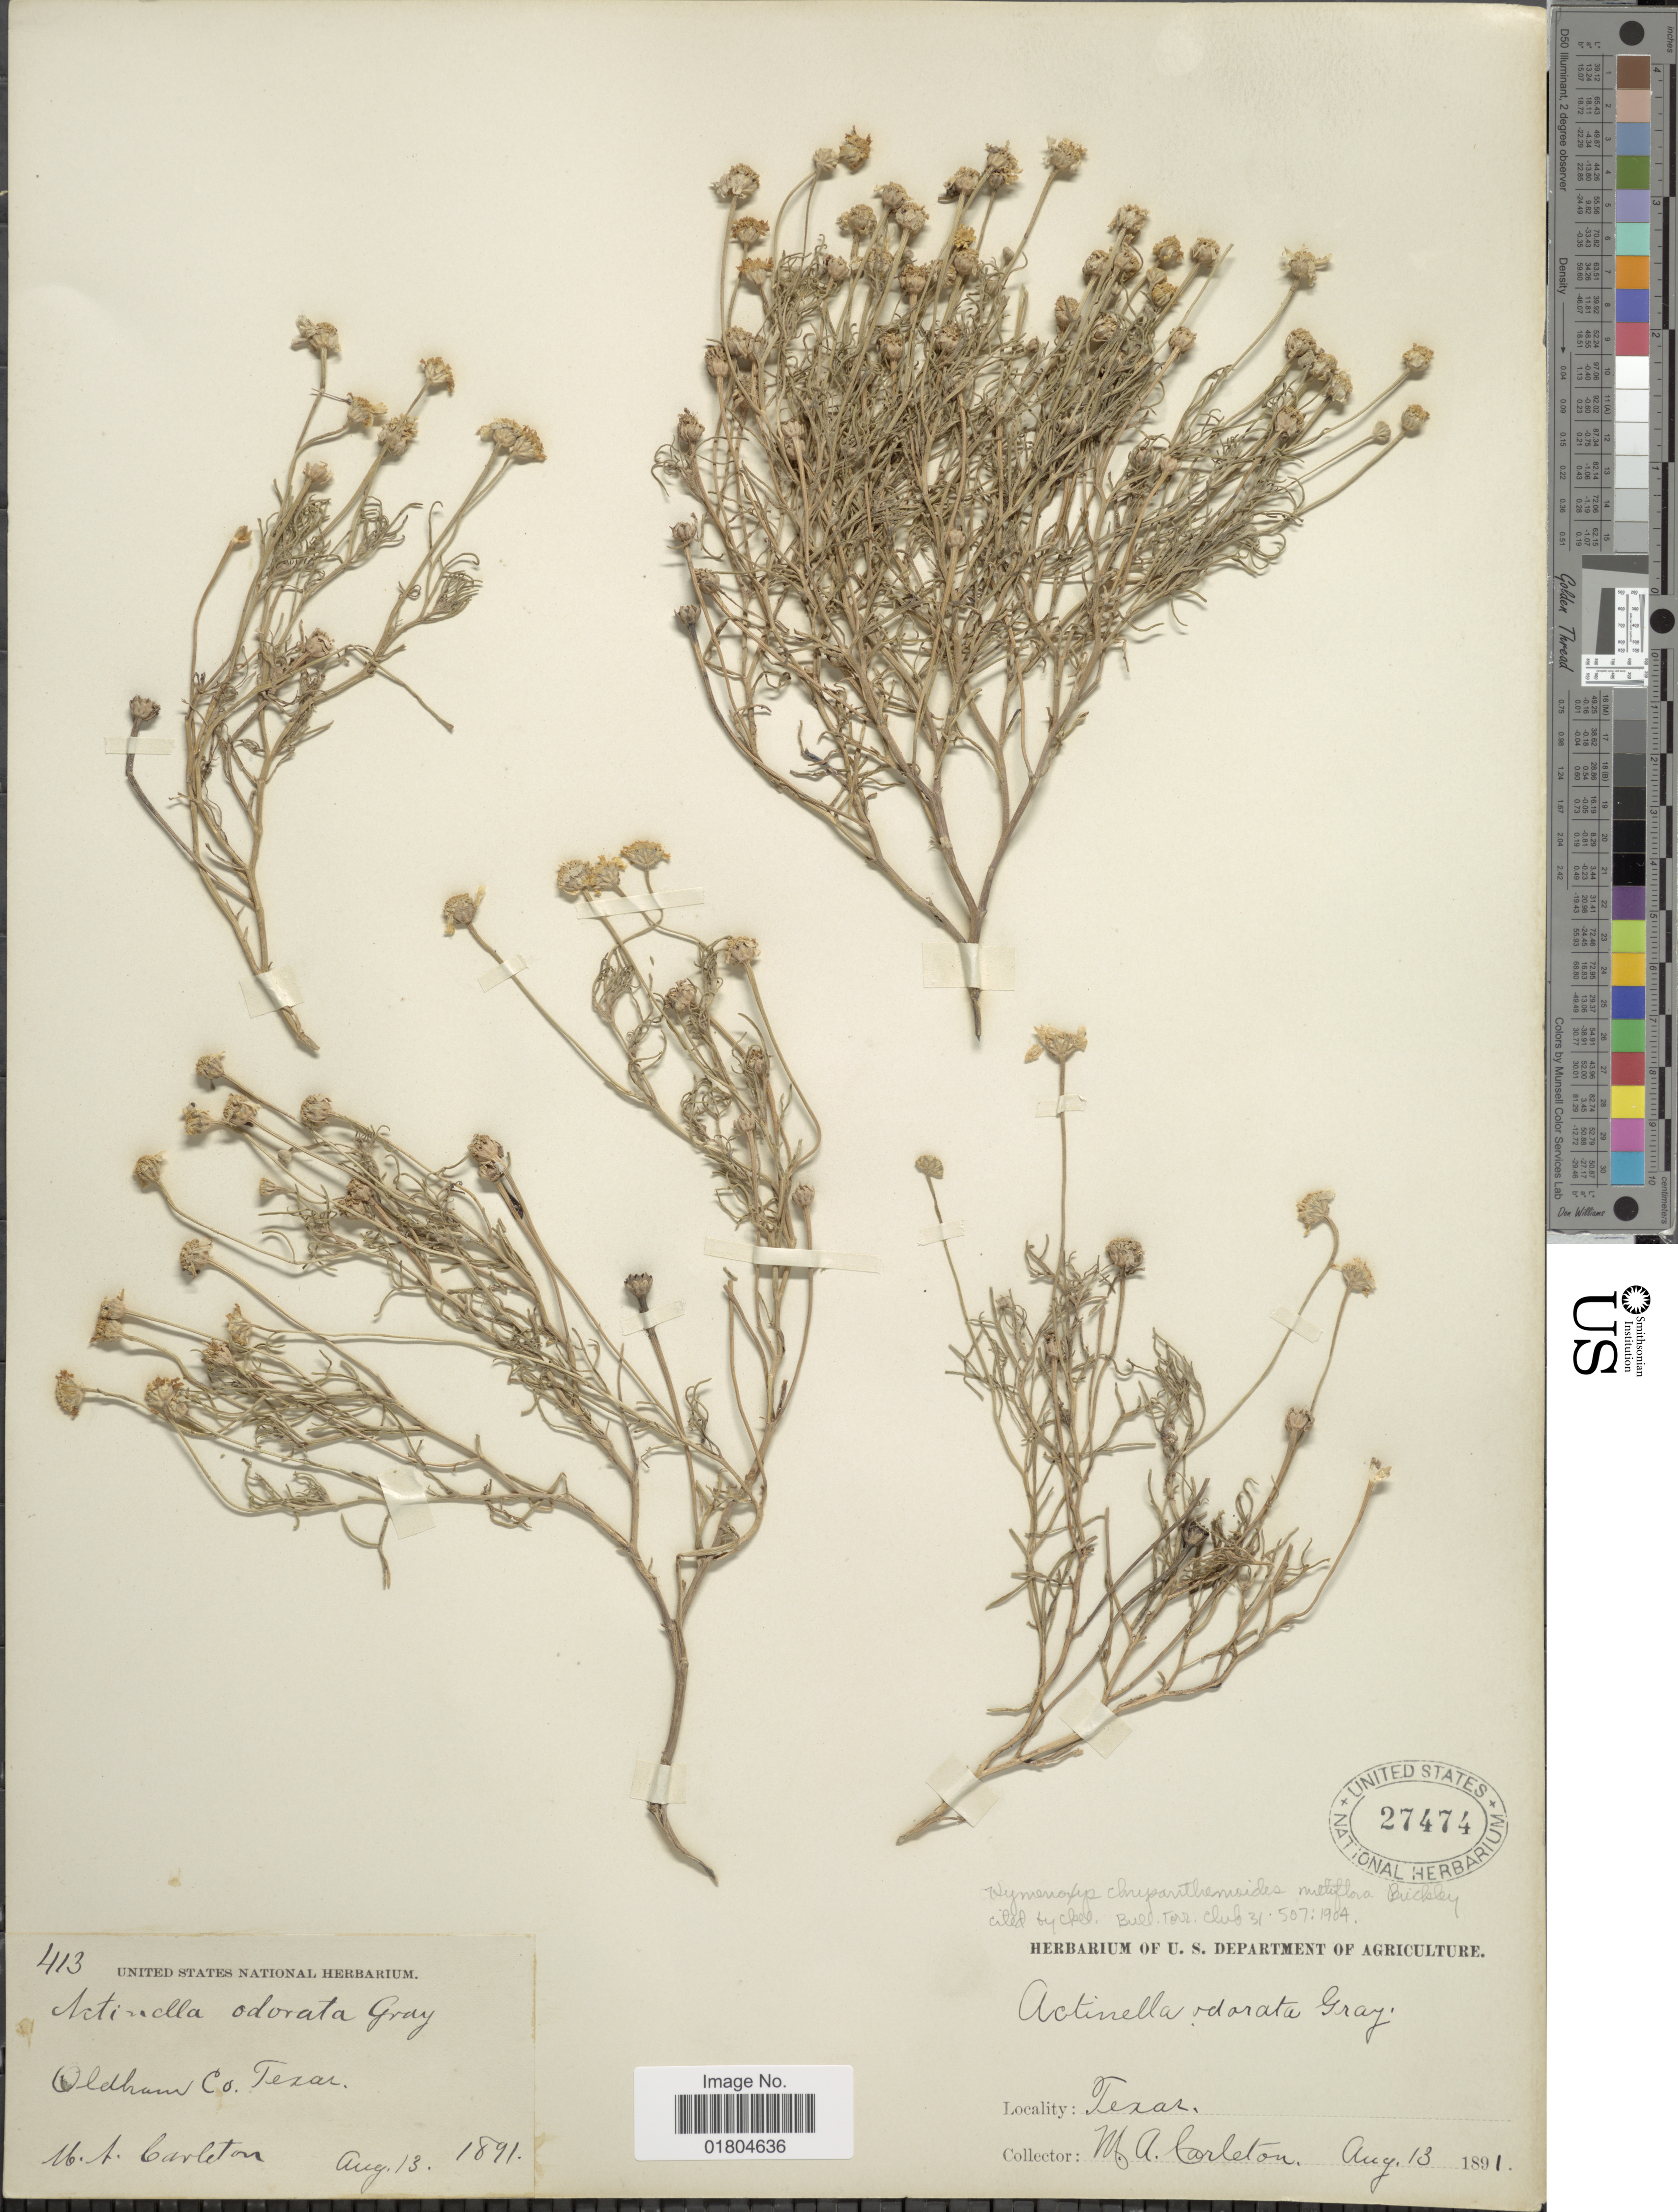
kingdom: Plantae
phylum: Tracheophyta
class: Magnoliopsida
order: Asterales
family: Asteraceae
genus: Hymenoxys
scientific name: Hymenoxys odorata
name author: DC.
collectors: M. A. Carleton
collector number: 413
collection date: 1891-08-13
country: United States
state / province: Texas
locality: Oldham Co.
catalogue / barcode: US 27474